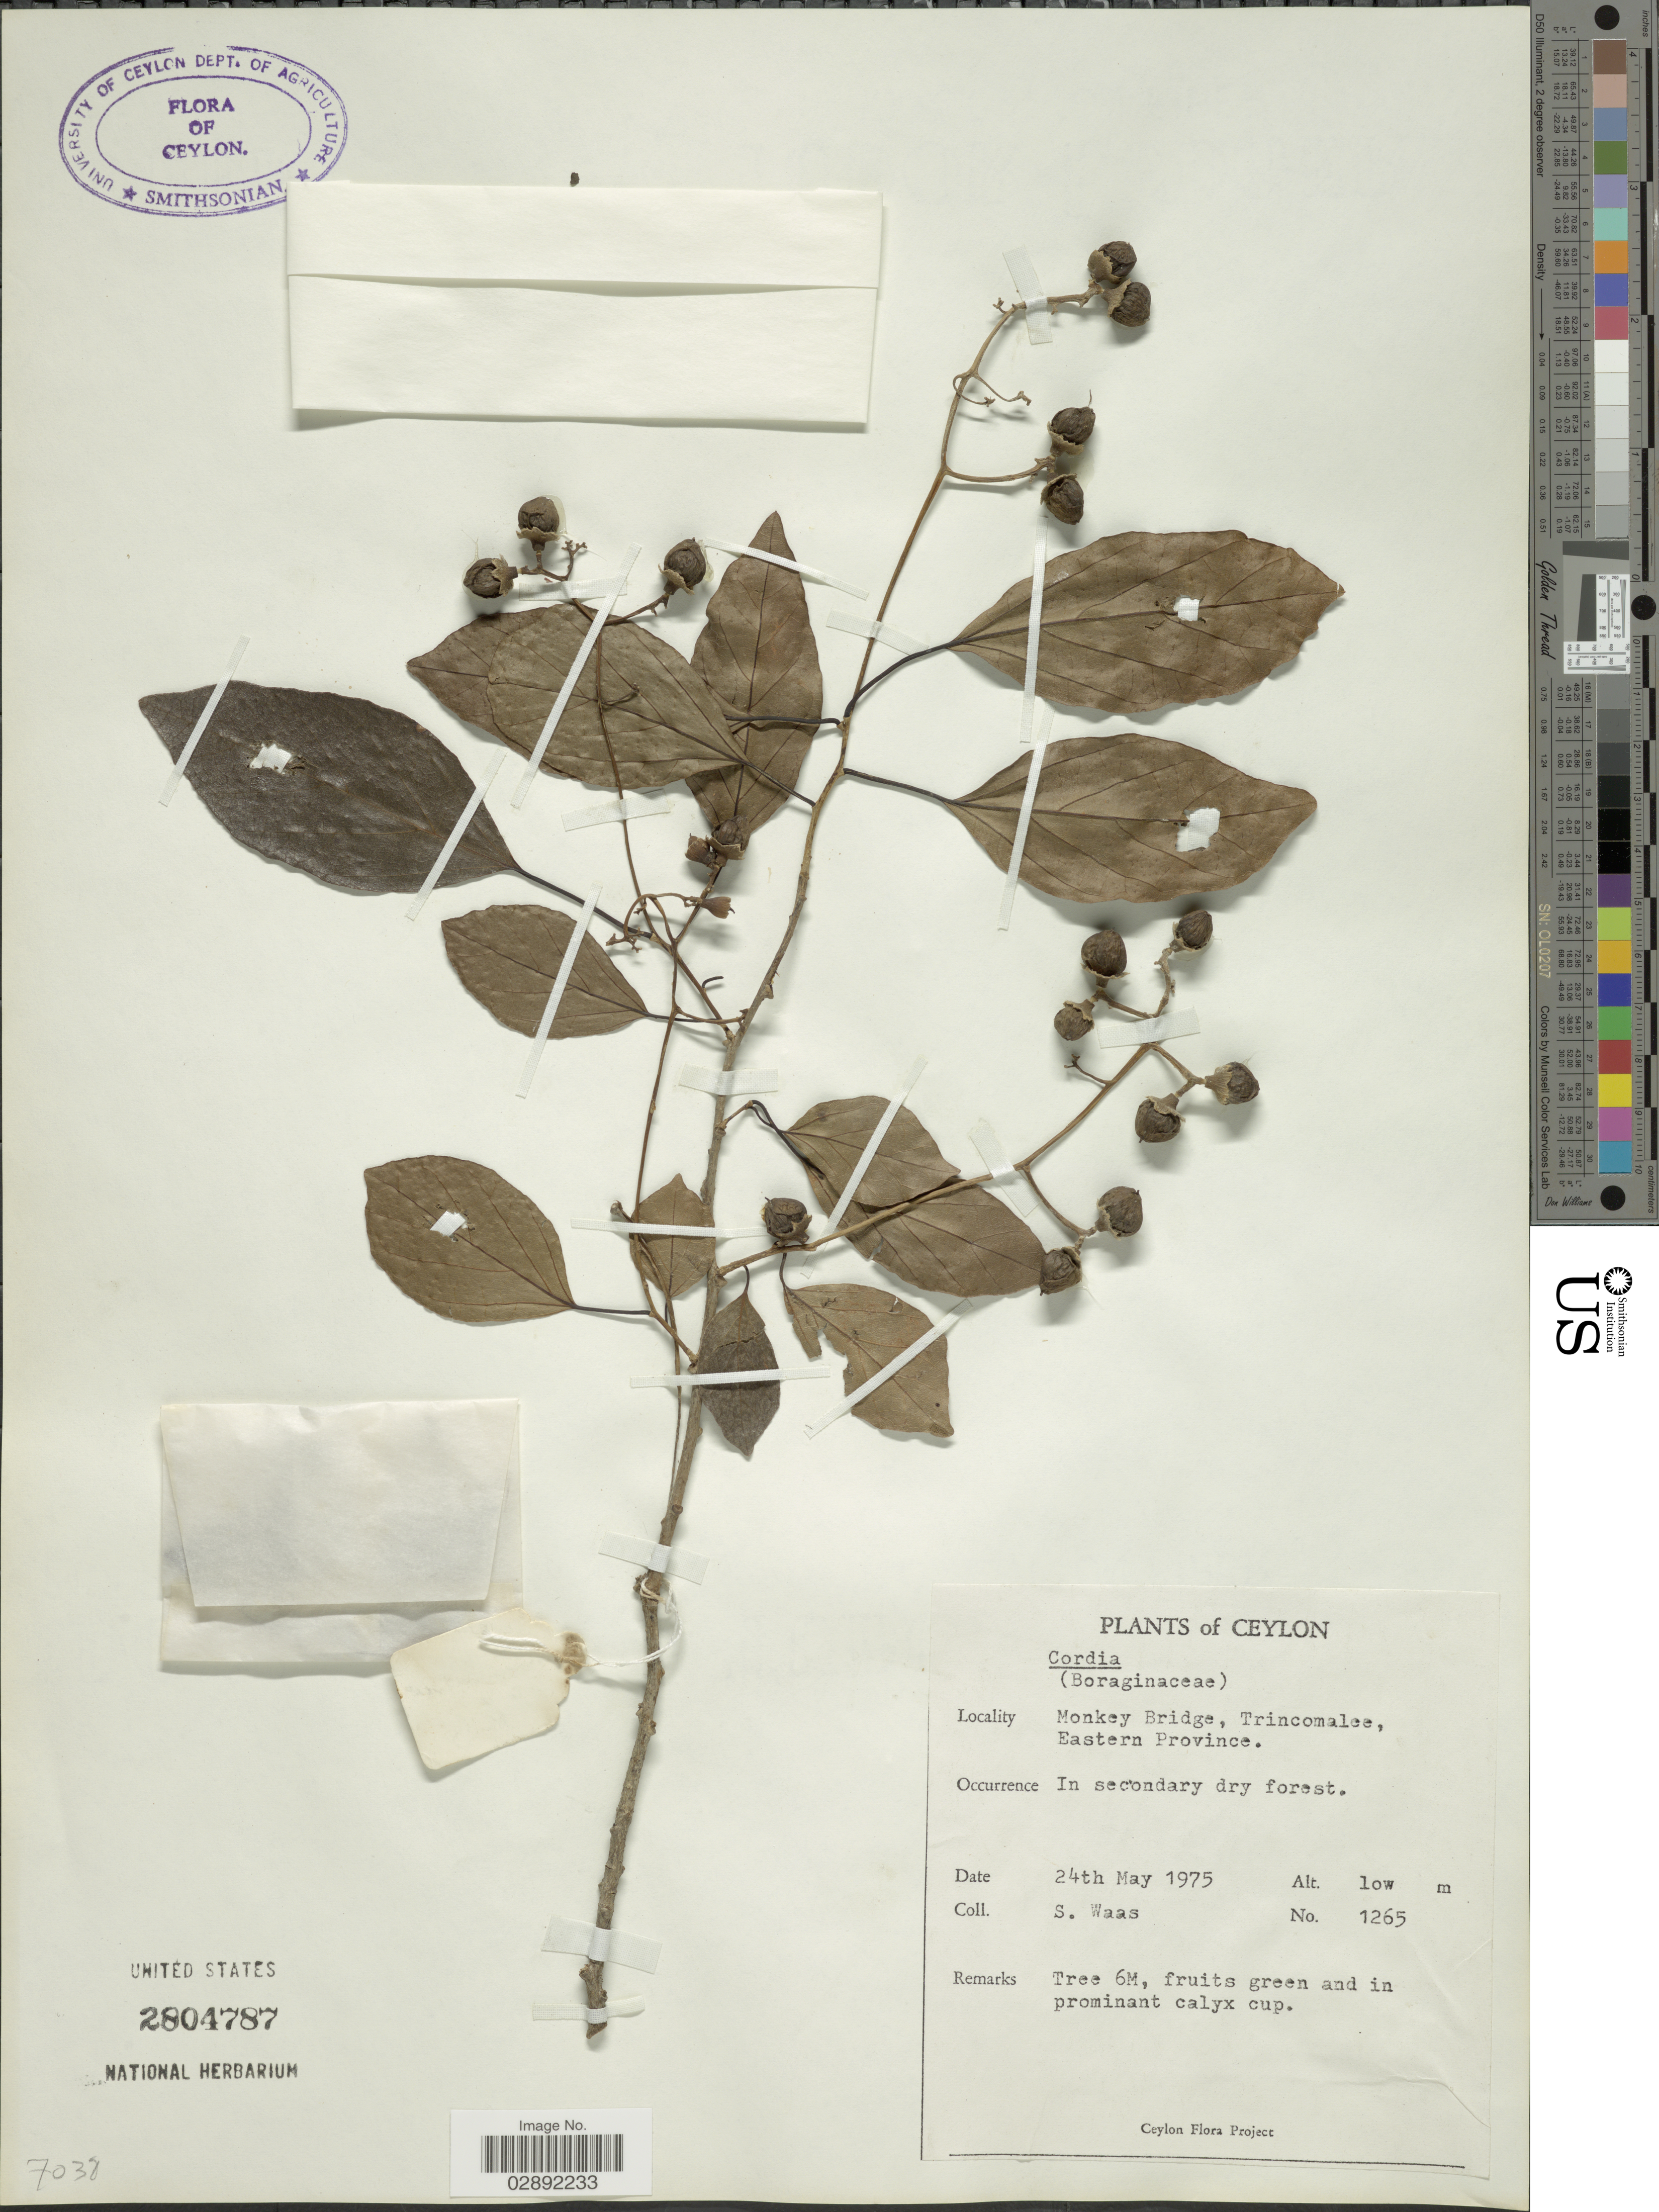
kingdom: Plantae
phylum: Tracheophyta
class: Magnoliopsida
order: Boraginales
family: Cordiaceae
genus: Cordia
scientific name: Cordia sp.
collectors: S. Waas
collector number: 1265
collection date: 1975-05-24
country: Sri Lanka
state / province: Eastern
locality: Ceylon. Monkey Bridge, Trincomalee.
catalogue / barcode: US 2804787